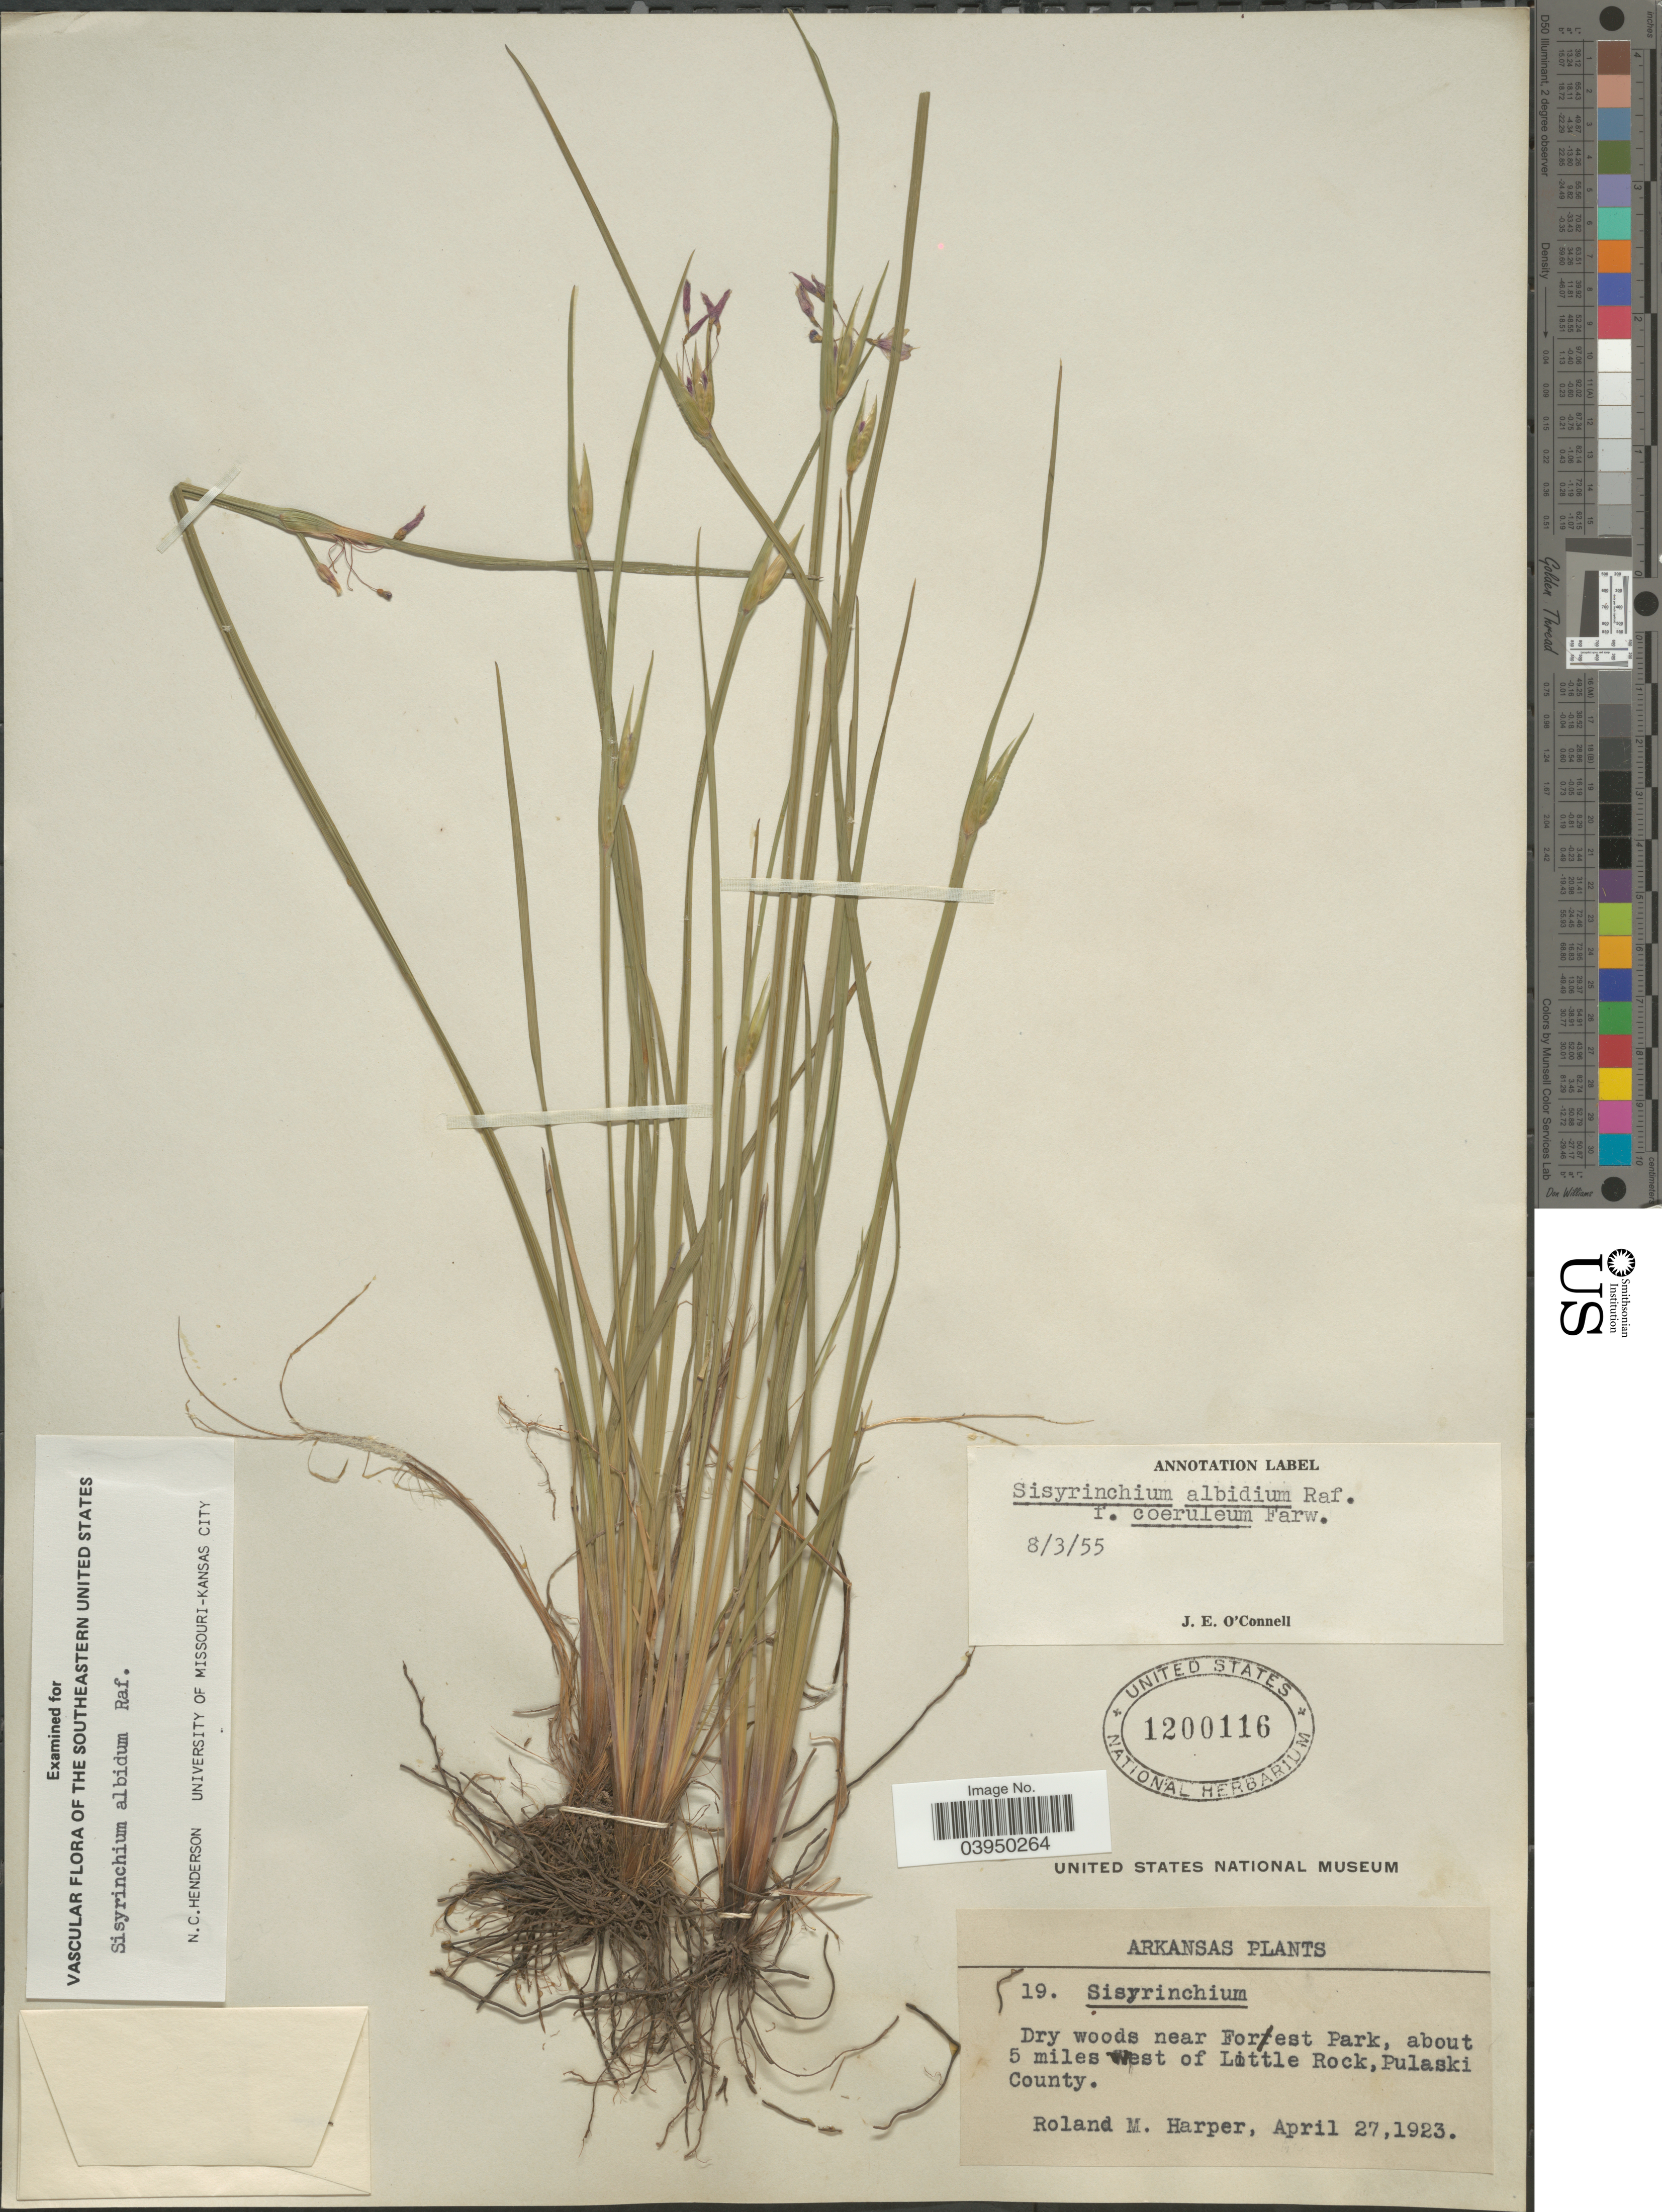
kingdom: Plantae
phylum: Tracheophyta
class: Liliopsida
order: Asparagales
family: Iridaceae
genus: Sisyrinchium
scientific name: Sisyrinchium albidum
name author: Raf.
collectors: R. M. Harper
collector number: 19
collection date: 1923-04-27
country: United States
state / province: Arkansas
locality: Near Forest Park, about 5 miles west of Little Rock, Pulaski County.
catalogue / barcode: US 1200116